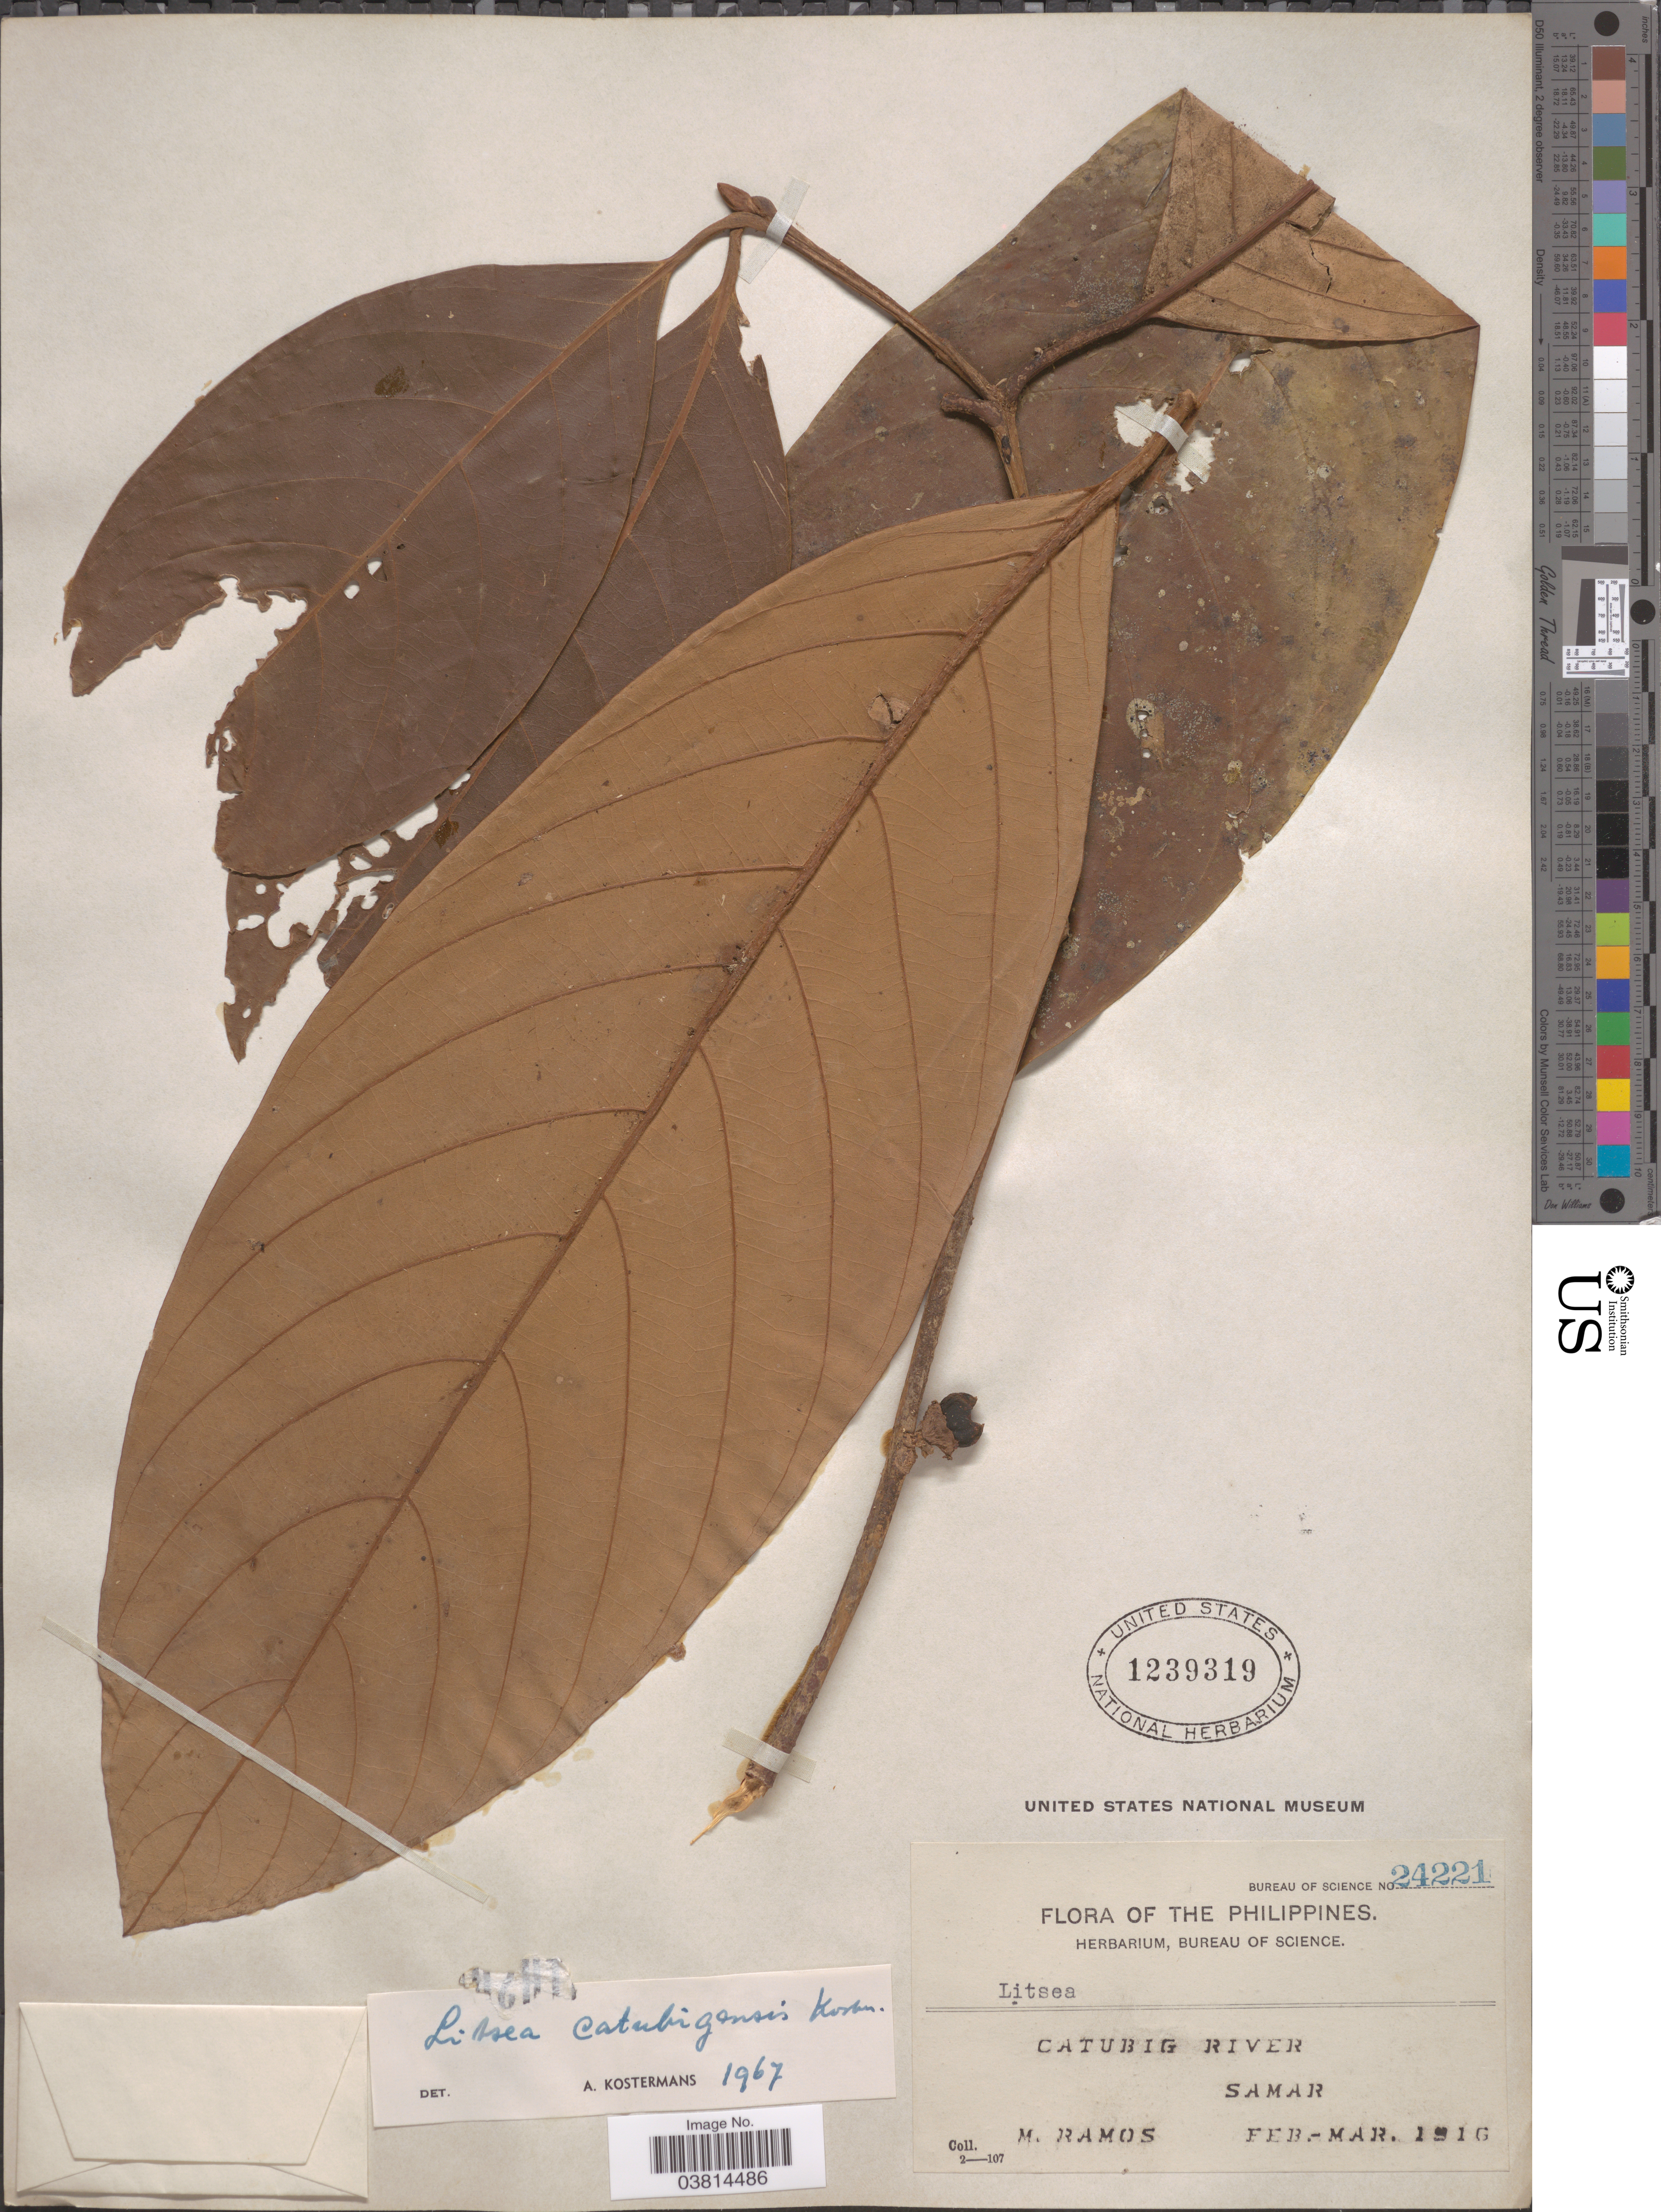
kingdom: Plantae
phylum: Tracheophyta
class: Magnoliopsida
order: Laurales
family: Lauraceae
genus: Litsea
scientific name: Litsea catubigensis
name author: Kosterm.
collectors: M. Ramos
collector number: Bureau of Science 24221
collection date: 1916-02/1916-03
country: Philippines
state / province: Eastern Visayas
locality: Catubig River. Samar.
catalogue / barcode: US 1239319